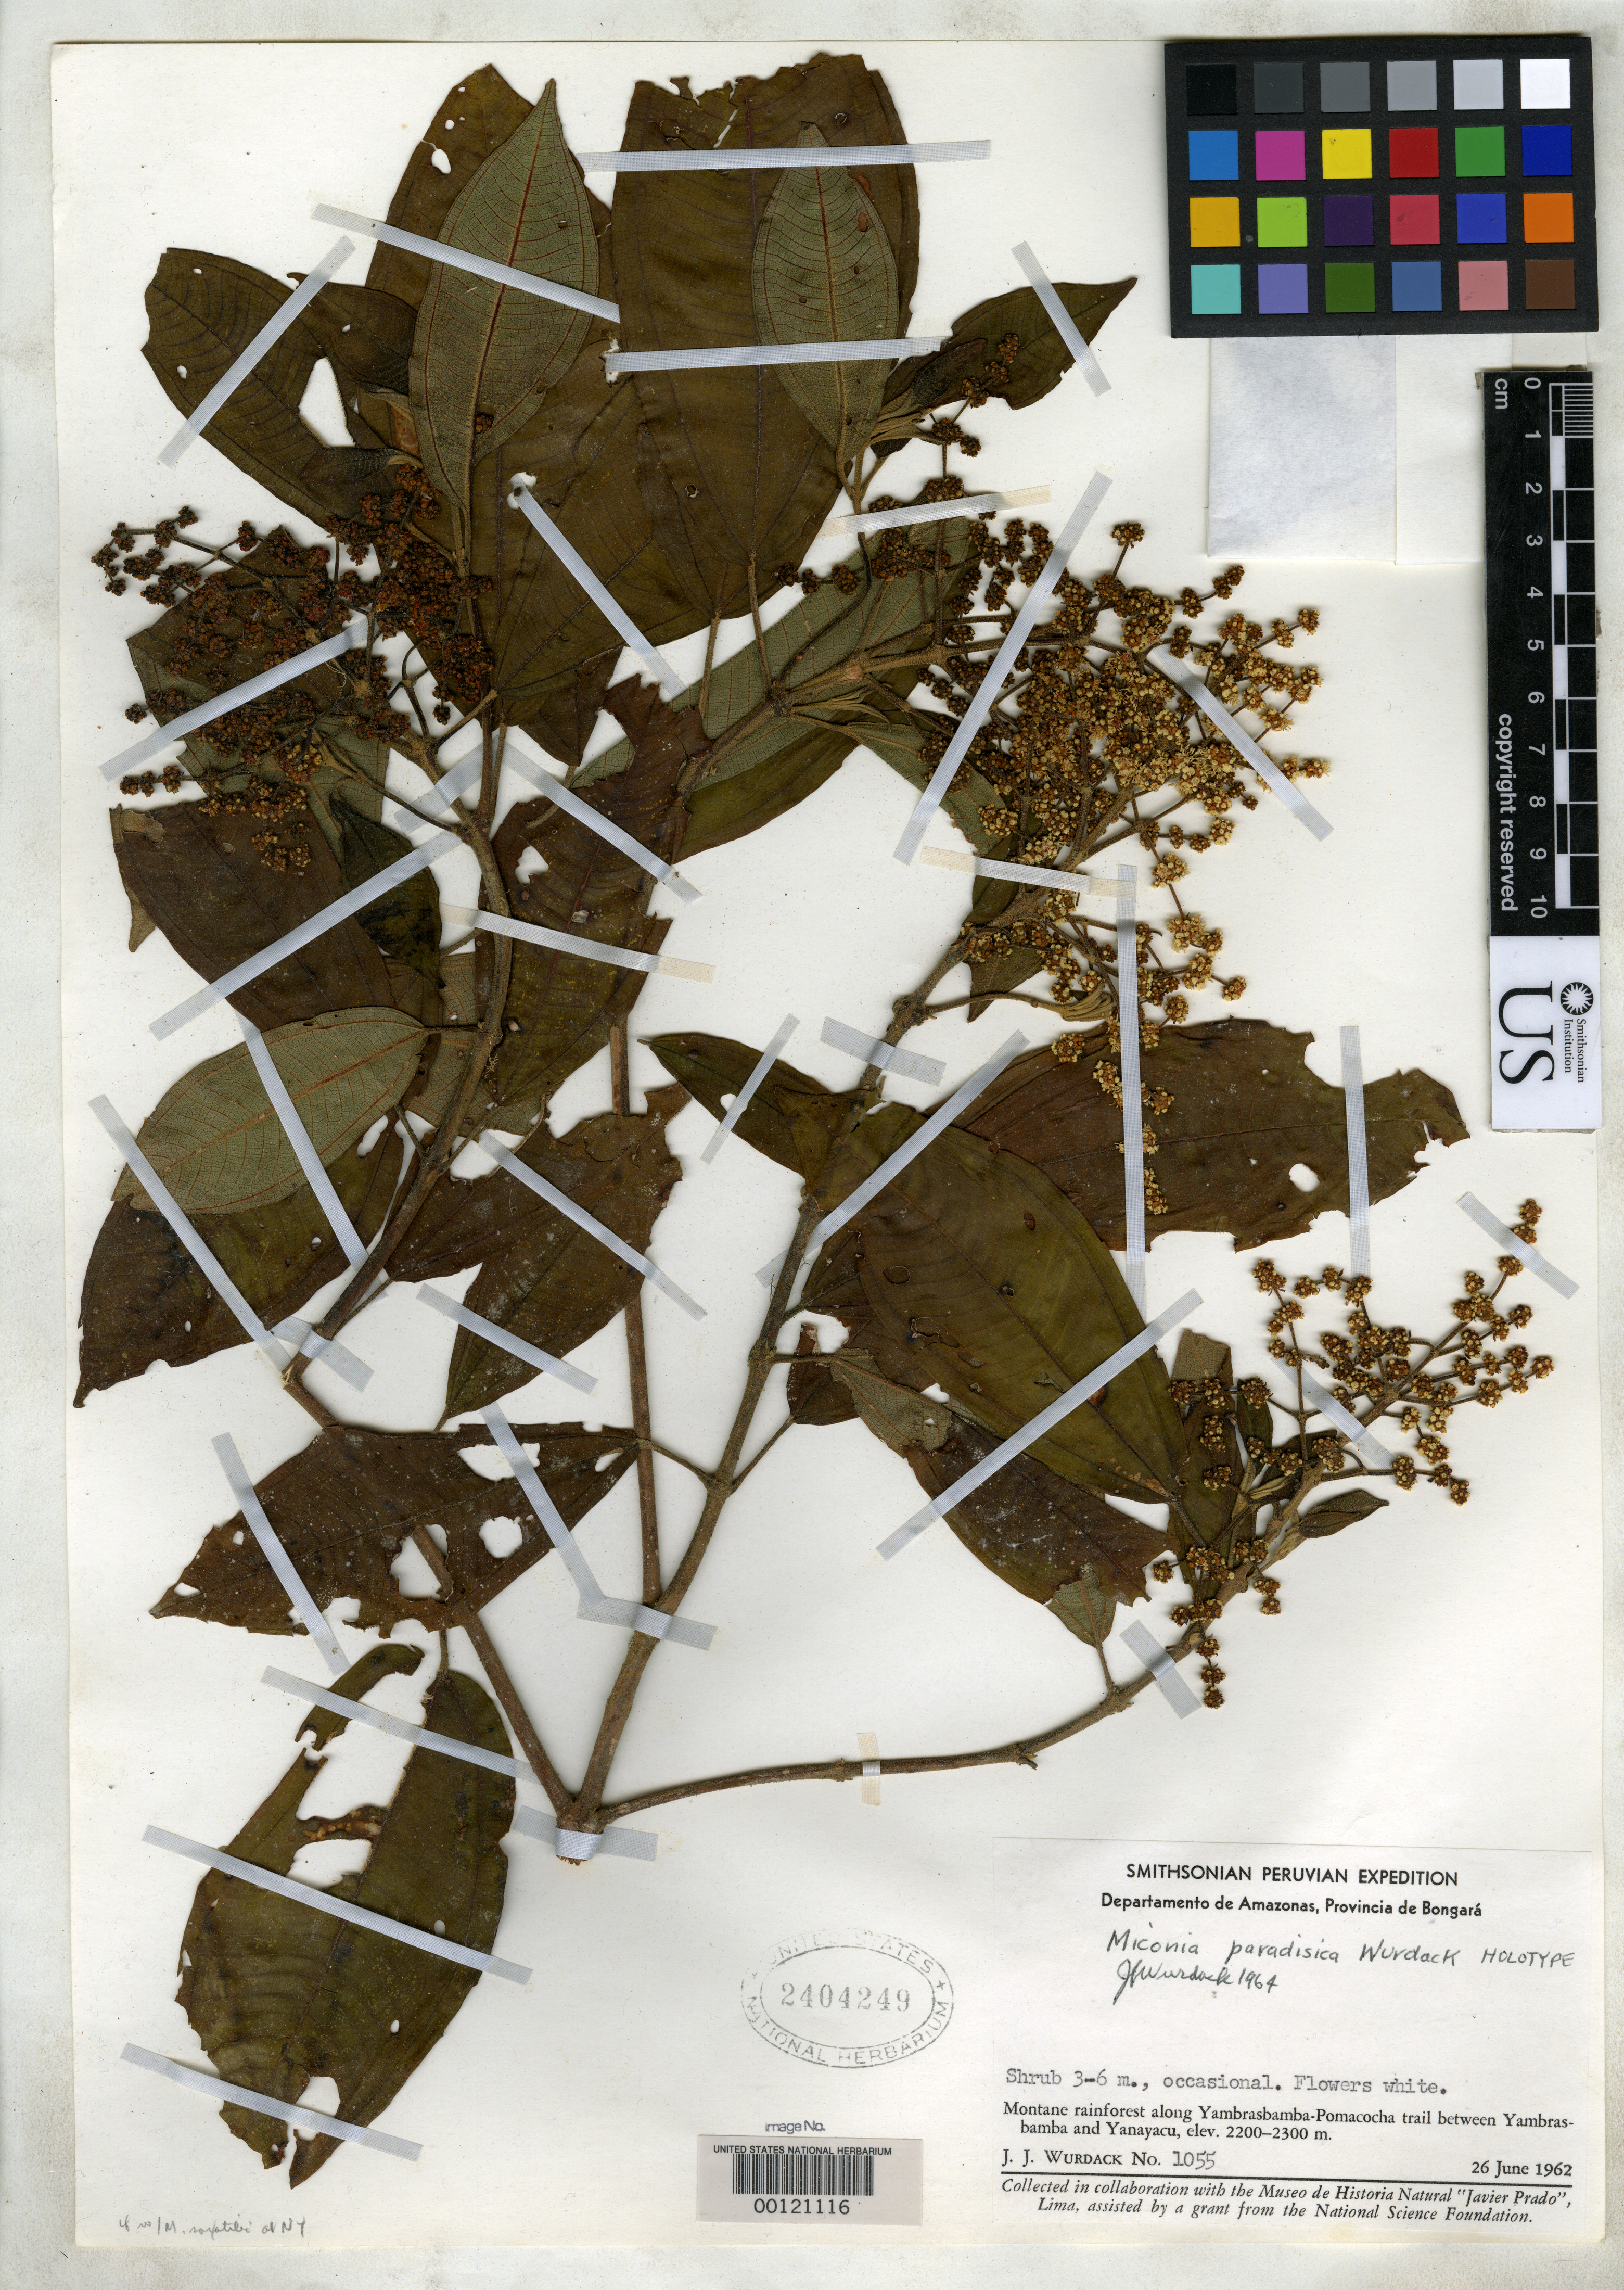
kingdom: Plantae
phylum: Tracheophyta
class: Magnoliopsida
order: Myrtales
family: Melastomataceae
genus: Miconia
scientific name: Miconia paradisica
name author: Wurdack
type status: Holotype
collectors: J. J. Wurdack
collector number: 1055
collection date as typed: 26 Jun 1962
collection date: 1962-06-26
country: Peru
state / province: Amazonas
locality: Yambrasbamba-Pomacocha Trail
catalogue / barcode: US 2404249